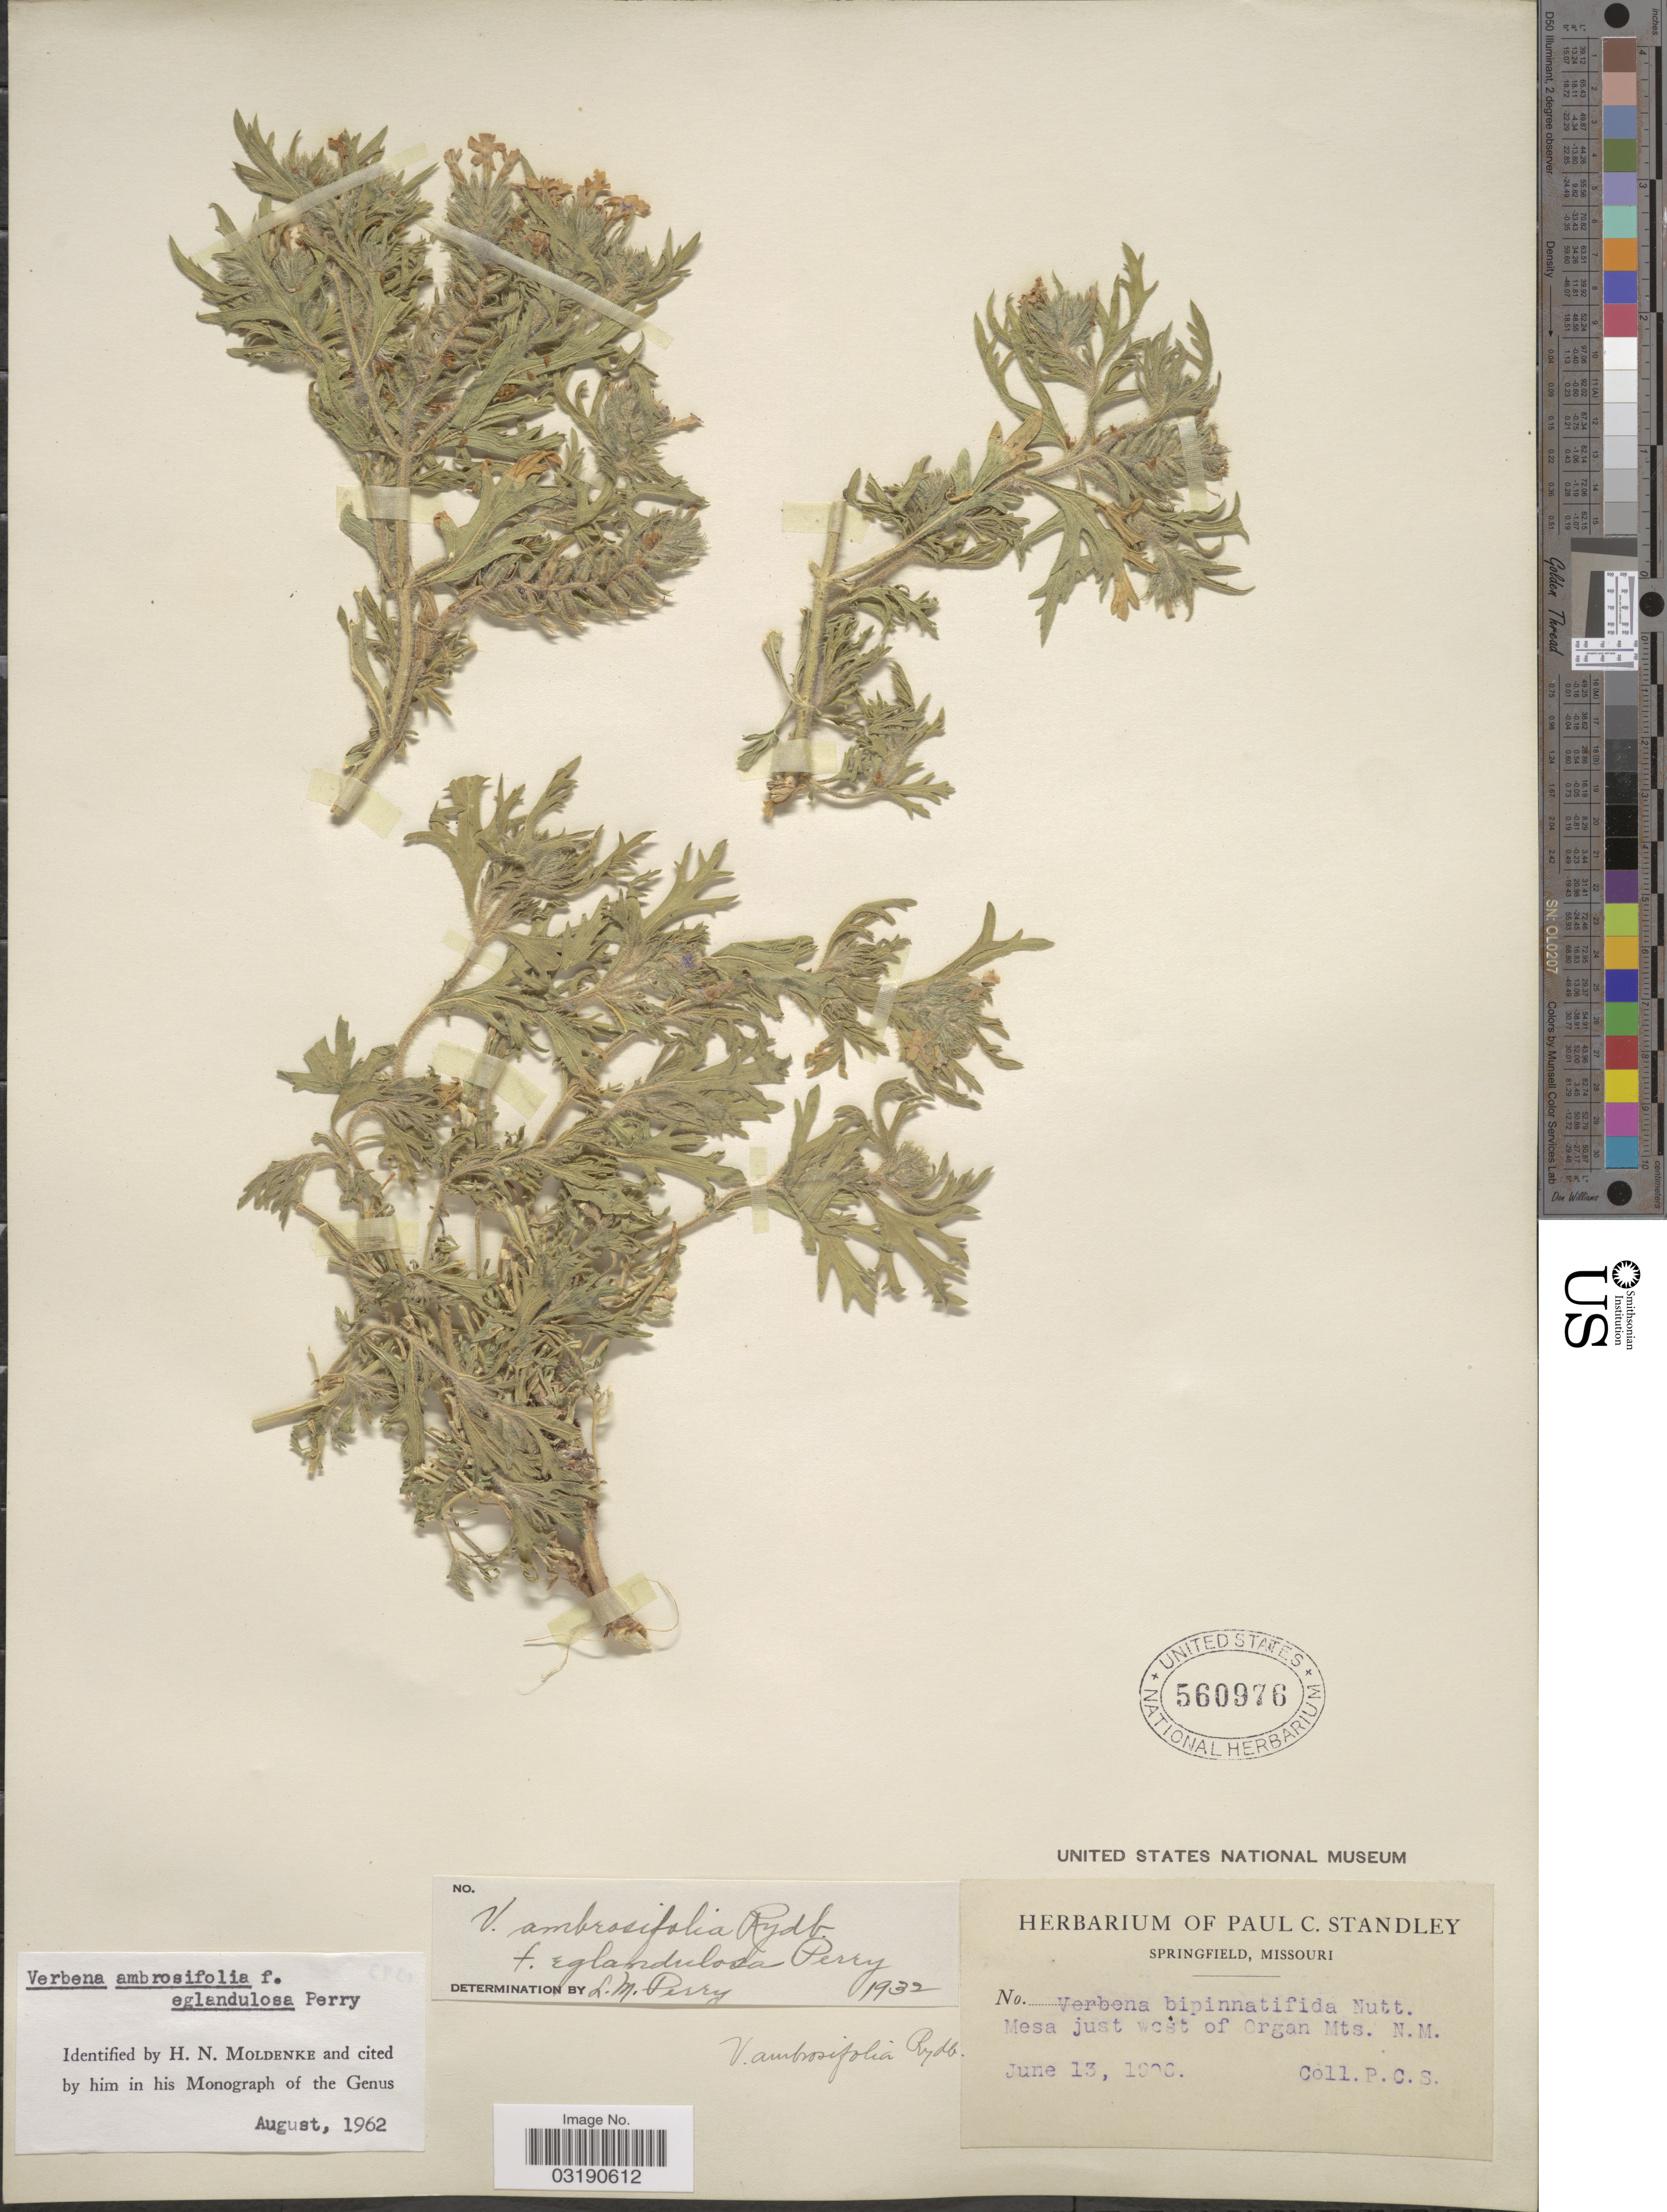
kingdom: Plantae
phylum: Tracheophyta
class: Magnoliopsida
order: Lamiales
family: Verbenaceae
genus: Verbena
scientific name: Verbena ambrosiifolia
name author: Rydb. ex Small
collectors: P. C. Standley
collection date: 1906-06-13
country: United States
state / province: New Mexico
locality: Mesa just wait of Organ Mts.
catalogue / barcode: US 560976